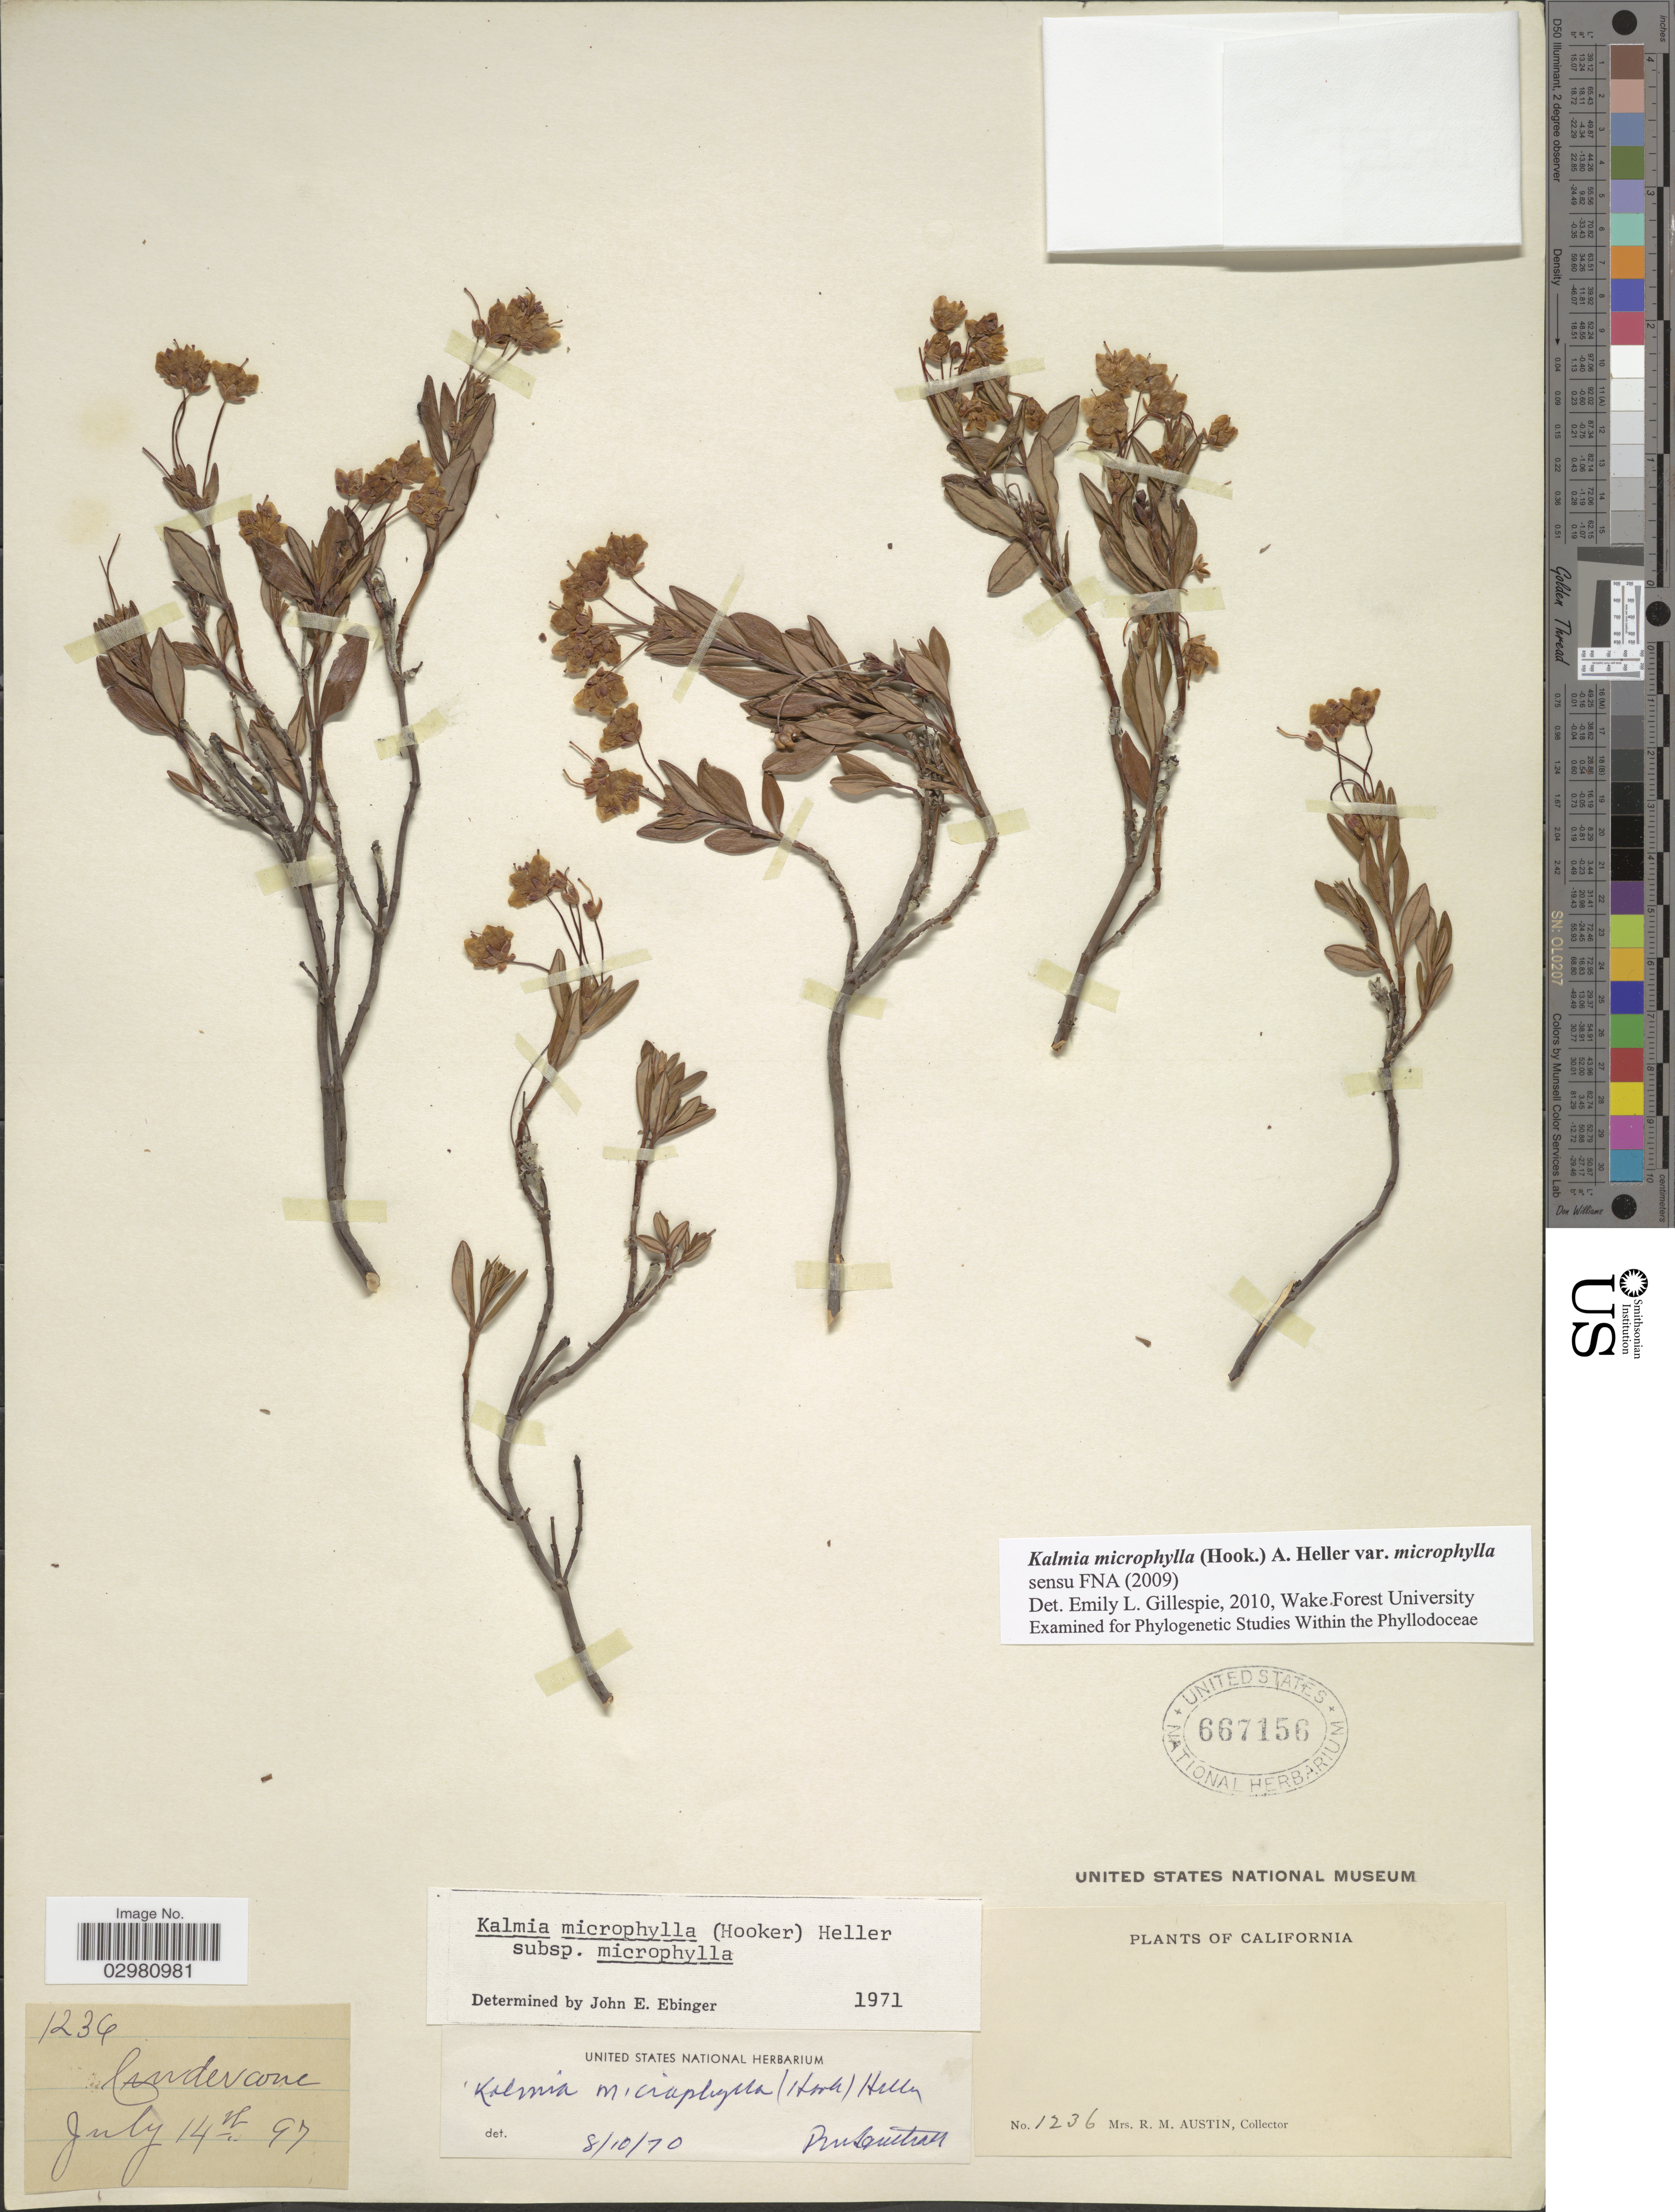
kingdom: Plantae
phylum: Tracheophyta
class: Magnoliopsida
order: Ericales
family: Ericaceae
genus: Kalmia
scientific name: Kalmia microphylla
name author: (Hook.) A. Heller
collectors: R. Austin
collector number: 1236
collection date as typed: Transcribed d/m/y: 14/7/97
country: United States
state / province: California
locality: Cinder cone.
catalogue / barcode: US 667156